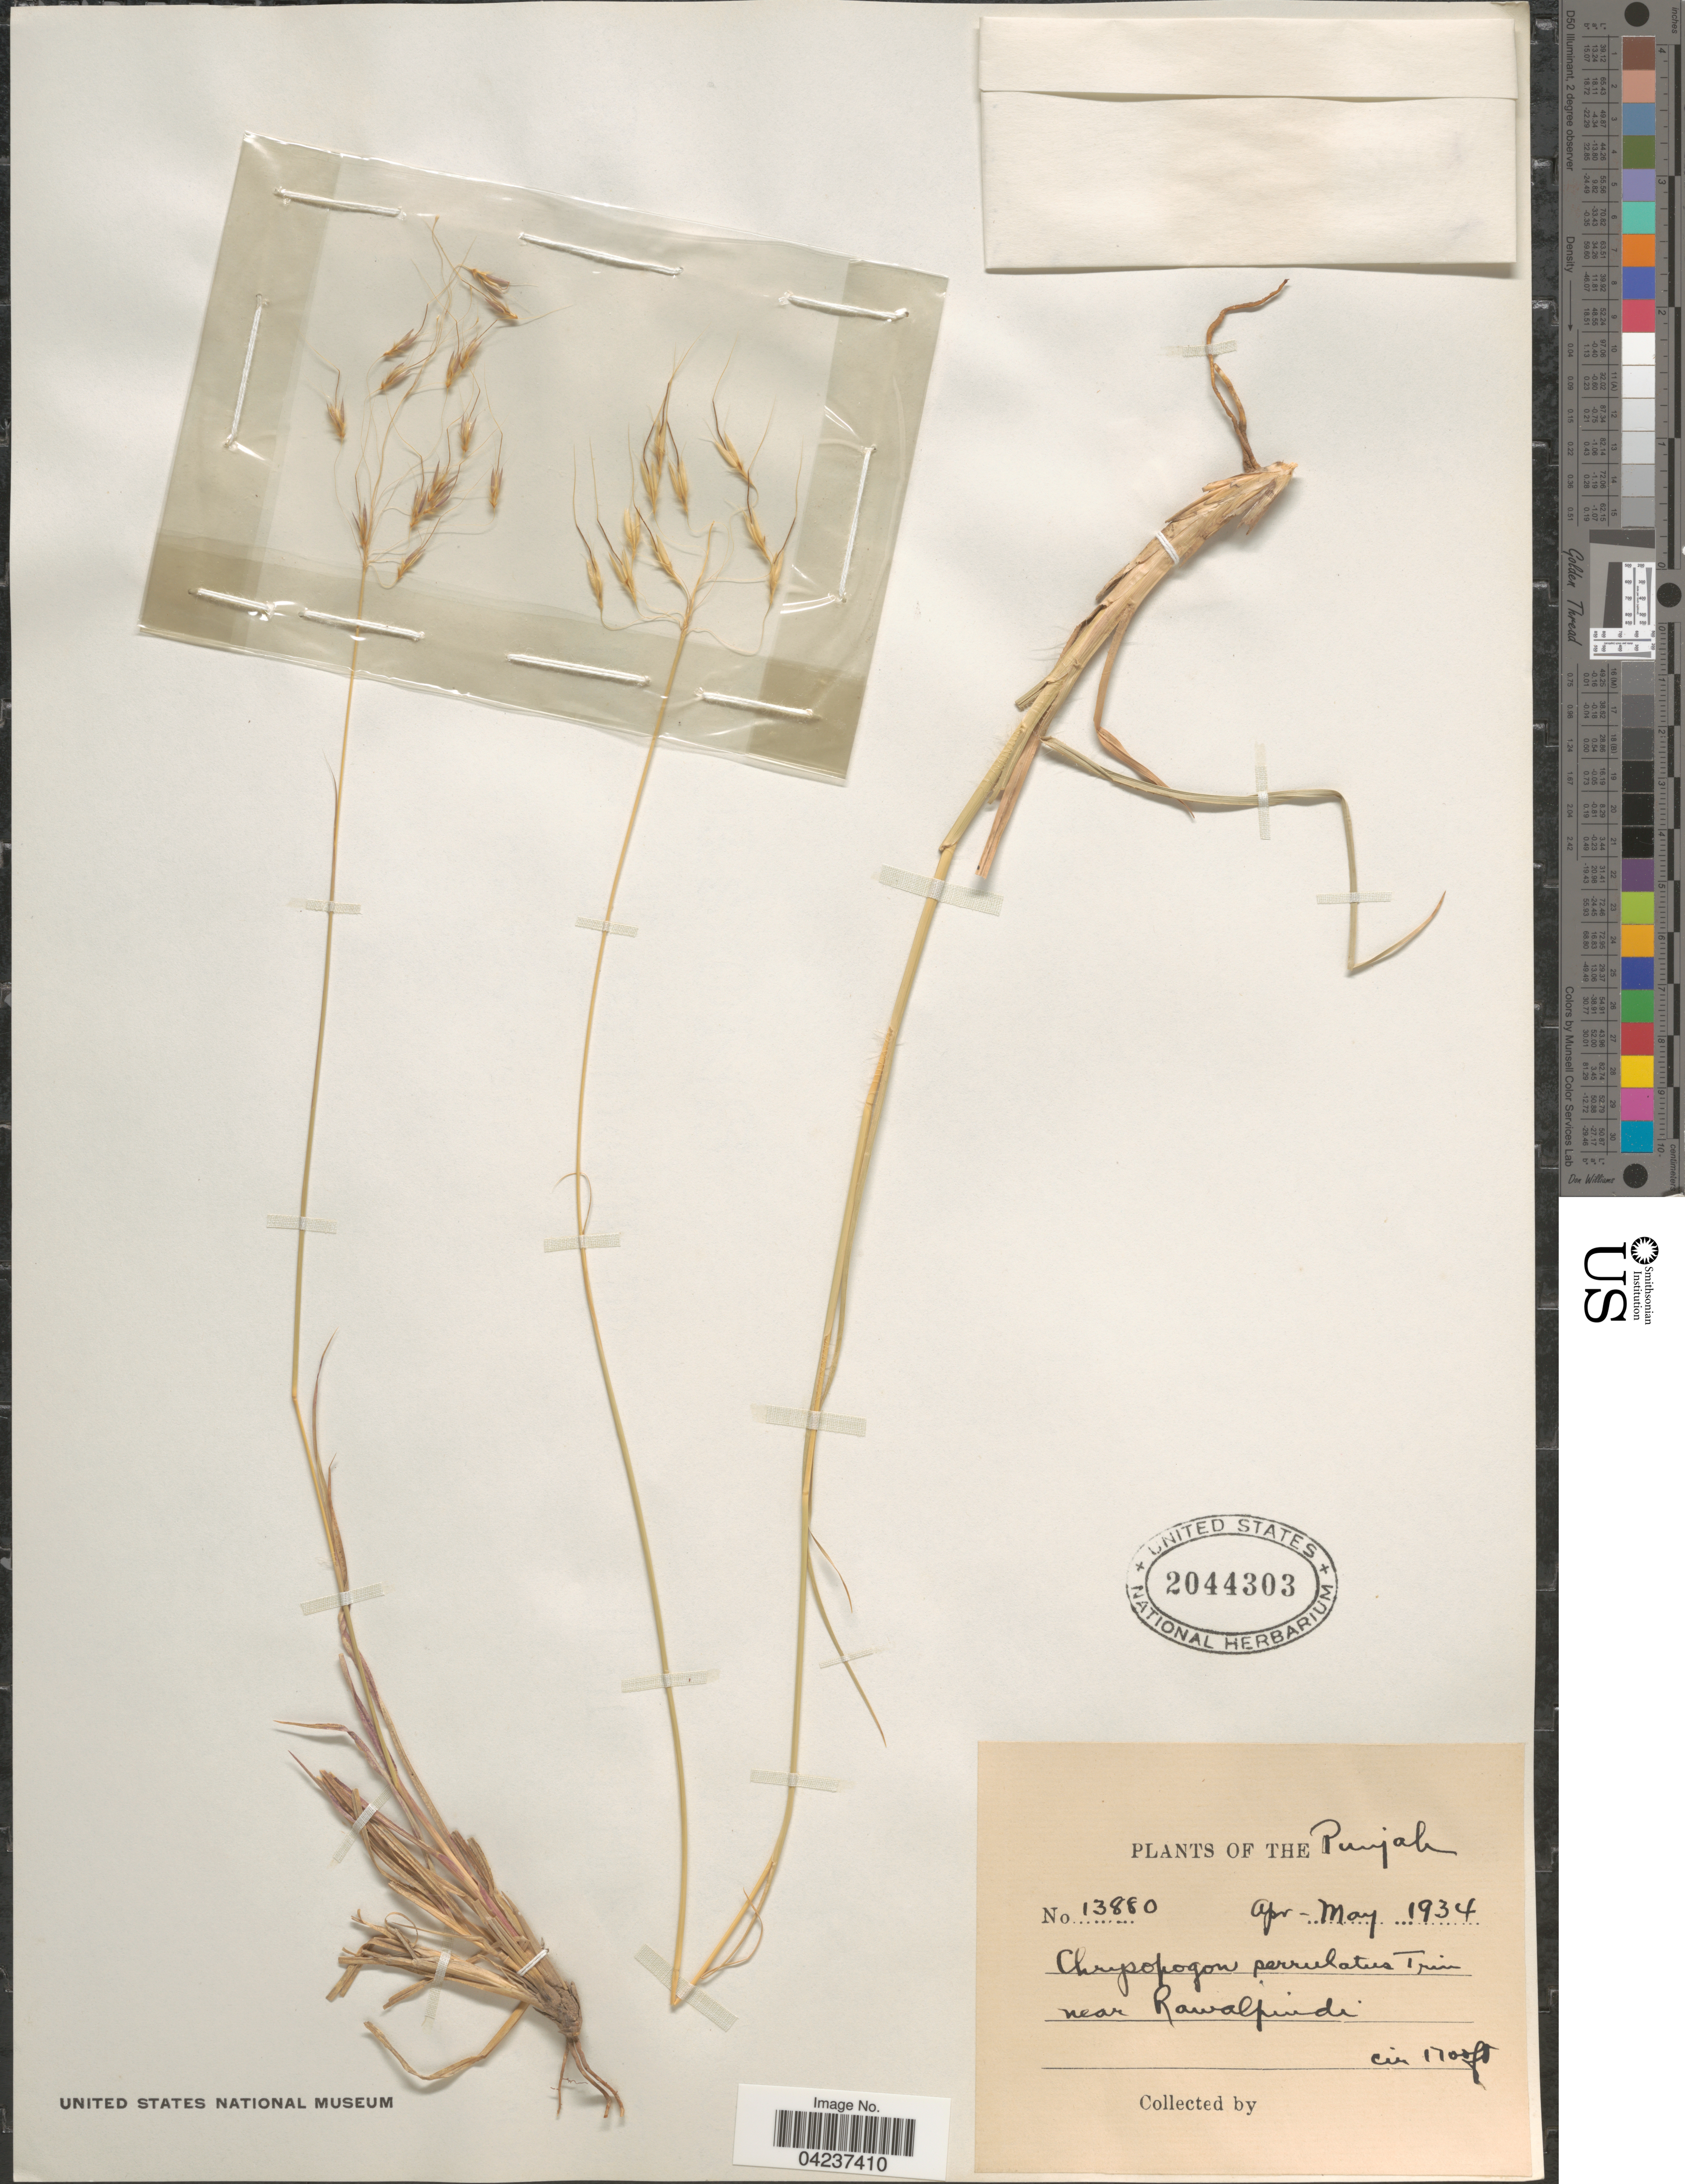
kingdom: Plantae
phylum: Tracheophyta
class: Liliopsida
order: Poales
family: Poaceae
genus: Chrysopogon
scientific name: Chrysopogon serrulatus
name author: Trin.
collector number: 13880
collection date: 1934-04/1934-05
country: Pakistan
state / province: Punjab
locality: The Punjab. Near Rawalpindi.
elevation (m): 518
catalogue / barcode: US 2044303